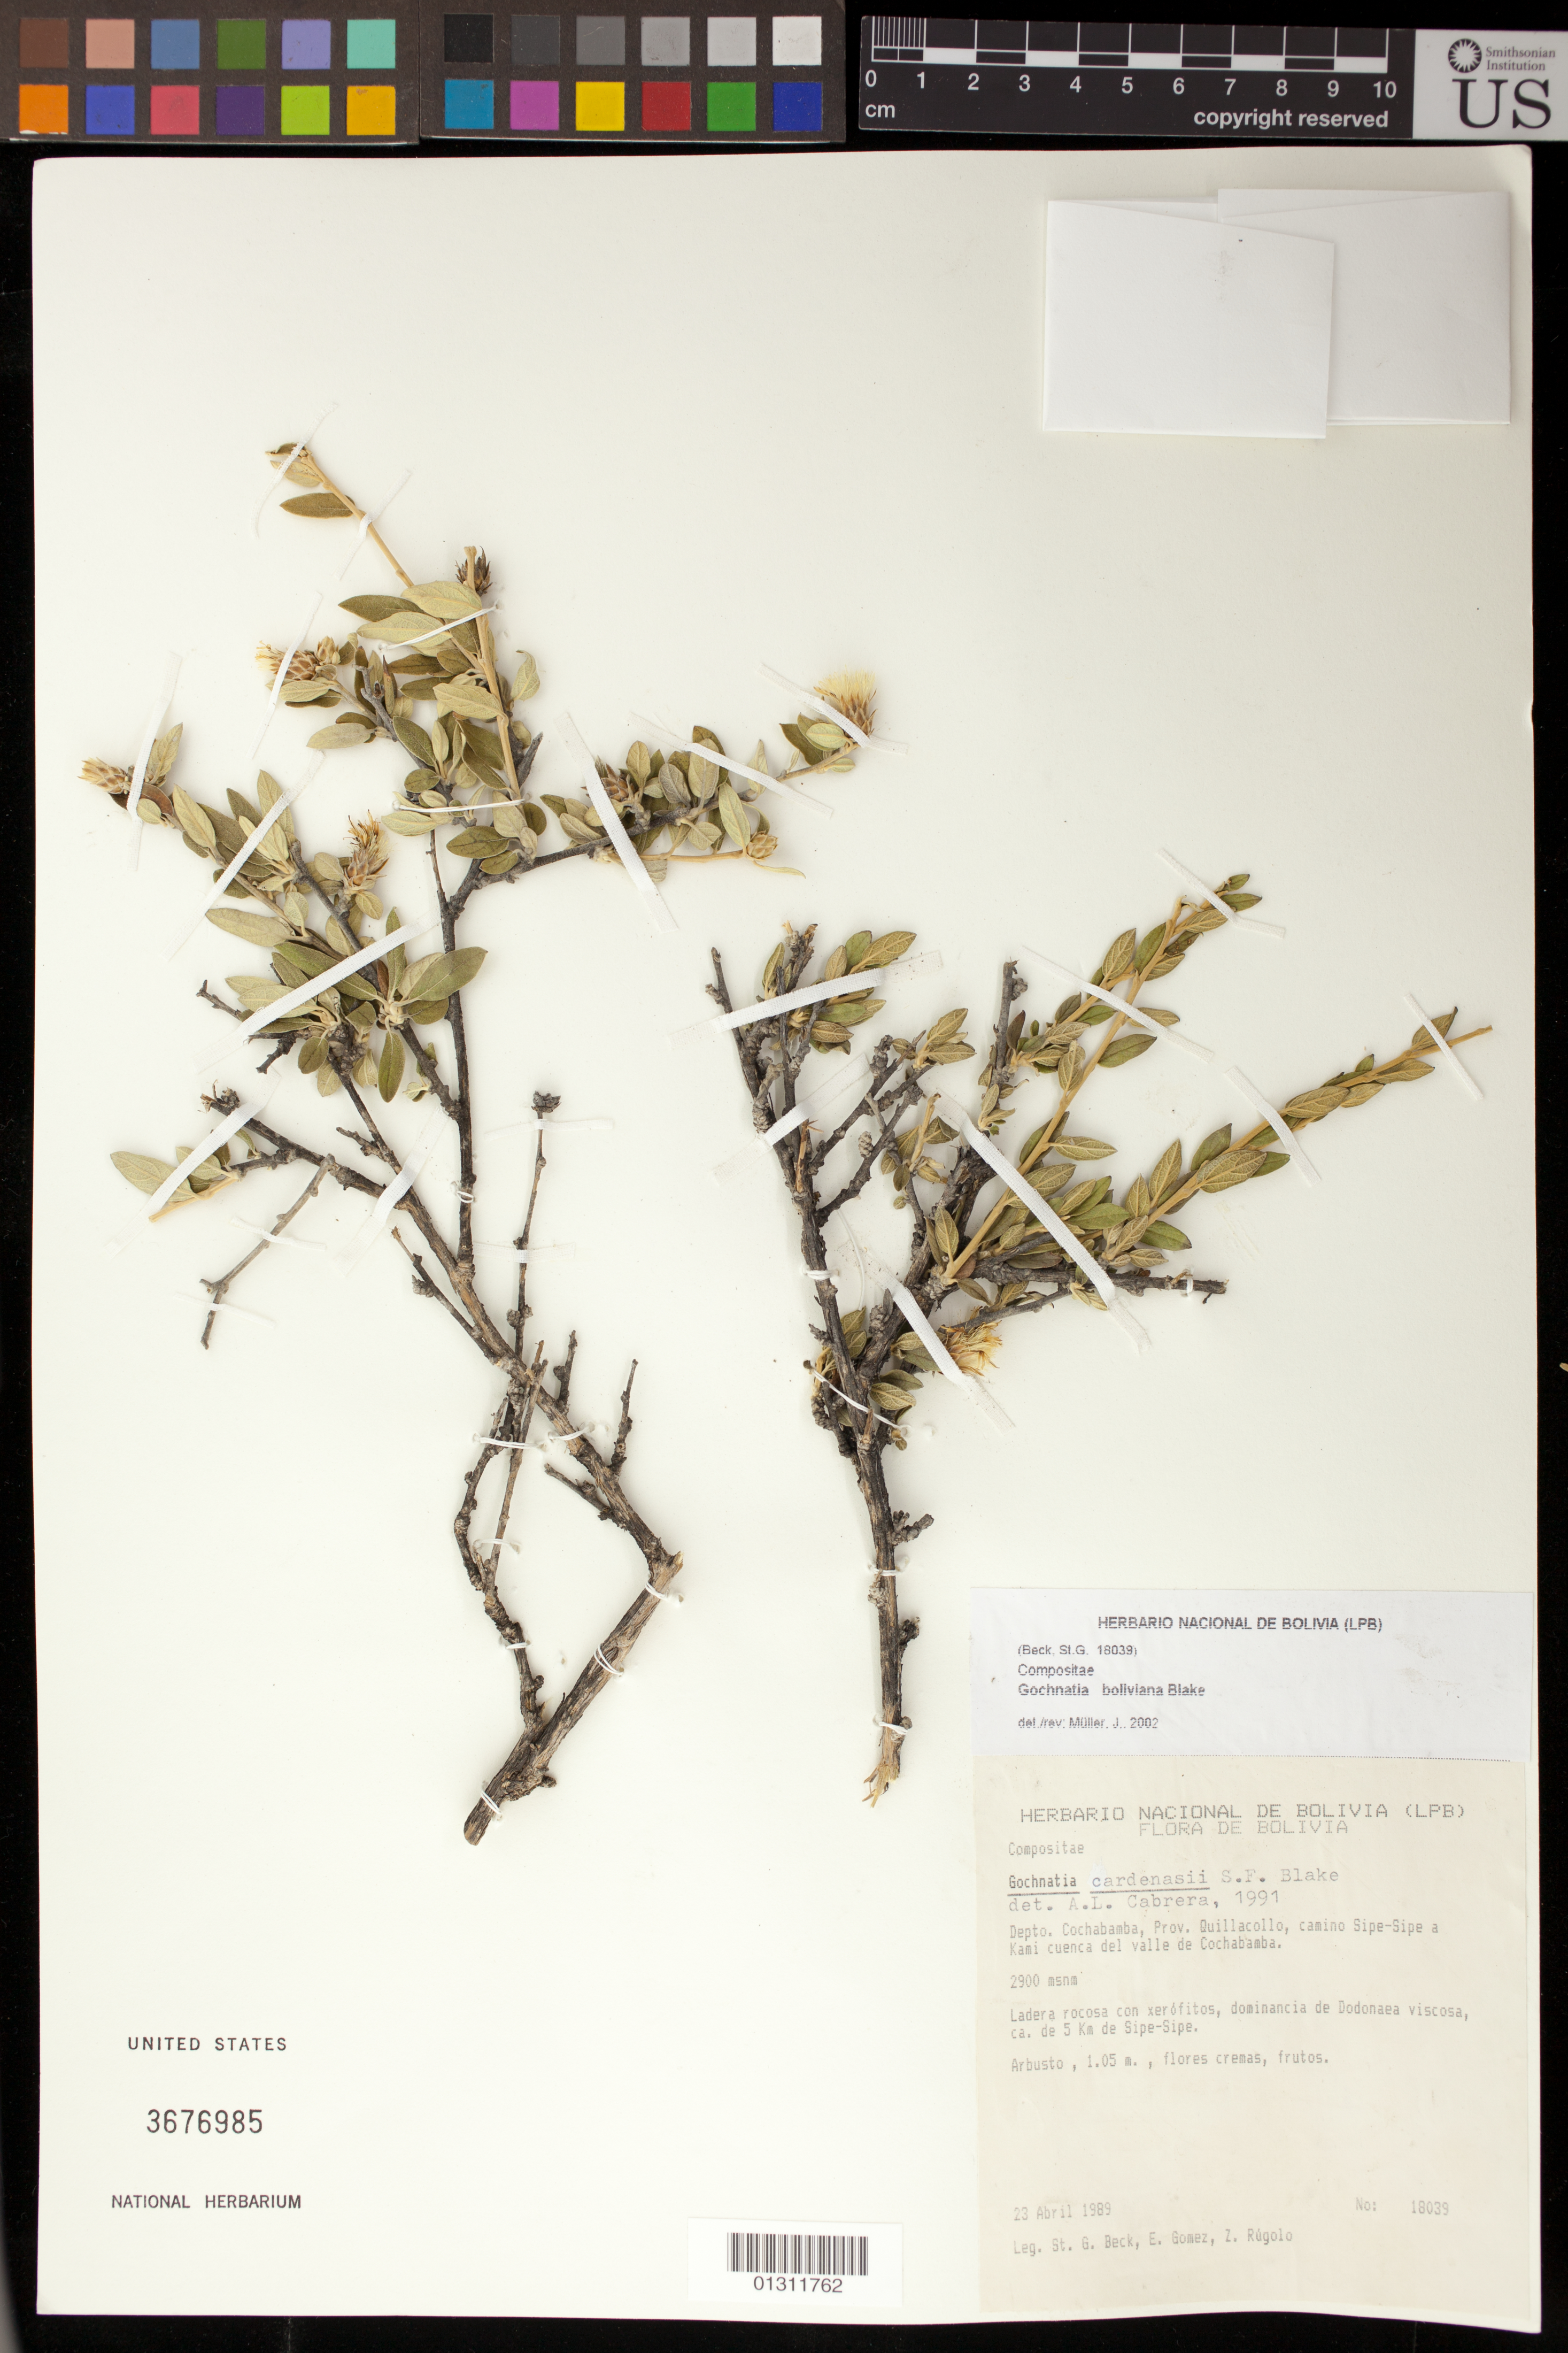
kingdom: Plantae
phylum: Tracheophyta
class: Magnoliopsida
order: Asterales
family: Asteraceae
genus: Gochnatia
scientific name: Gochnatia cardenasii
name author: S.F. Blake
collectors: S. G. Beck, E. Gomez & Z. Rúgolo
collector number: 18039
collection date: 1989-04-23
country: Bolivia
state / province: Cochabamba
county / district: Quillacollo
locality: camino Sipe- Sipe a Kami cuenca del valle de Cochabamba.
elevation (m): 2900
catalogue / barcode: US 3676985